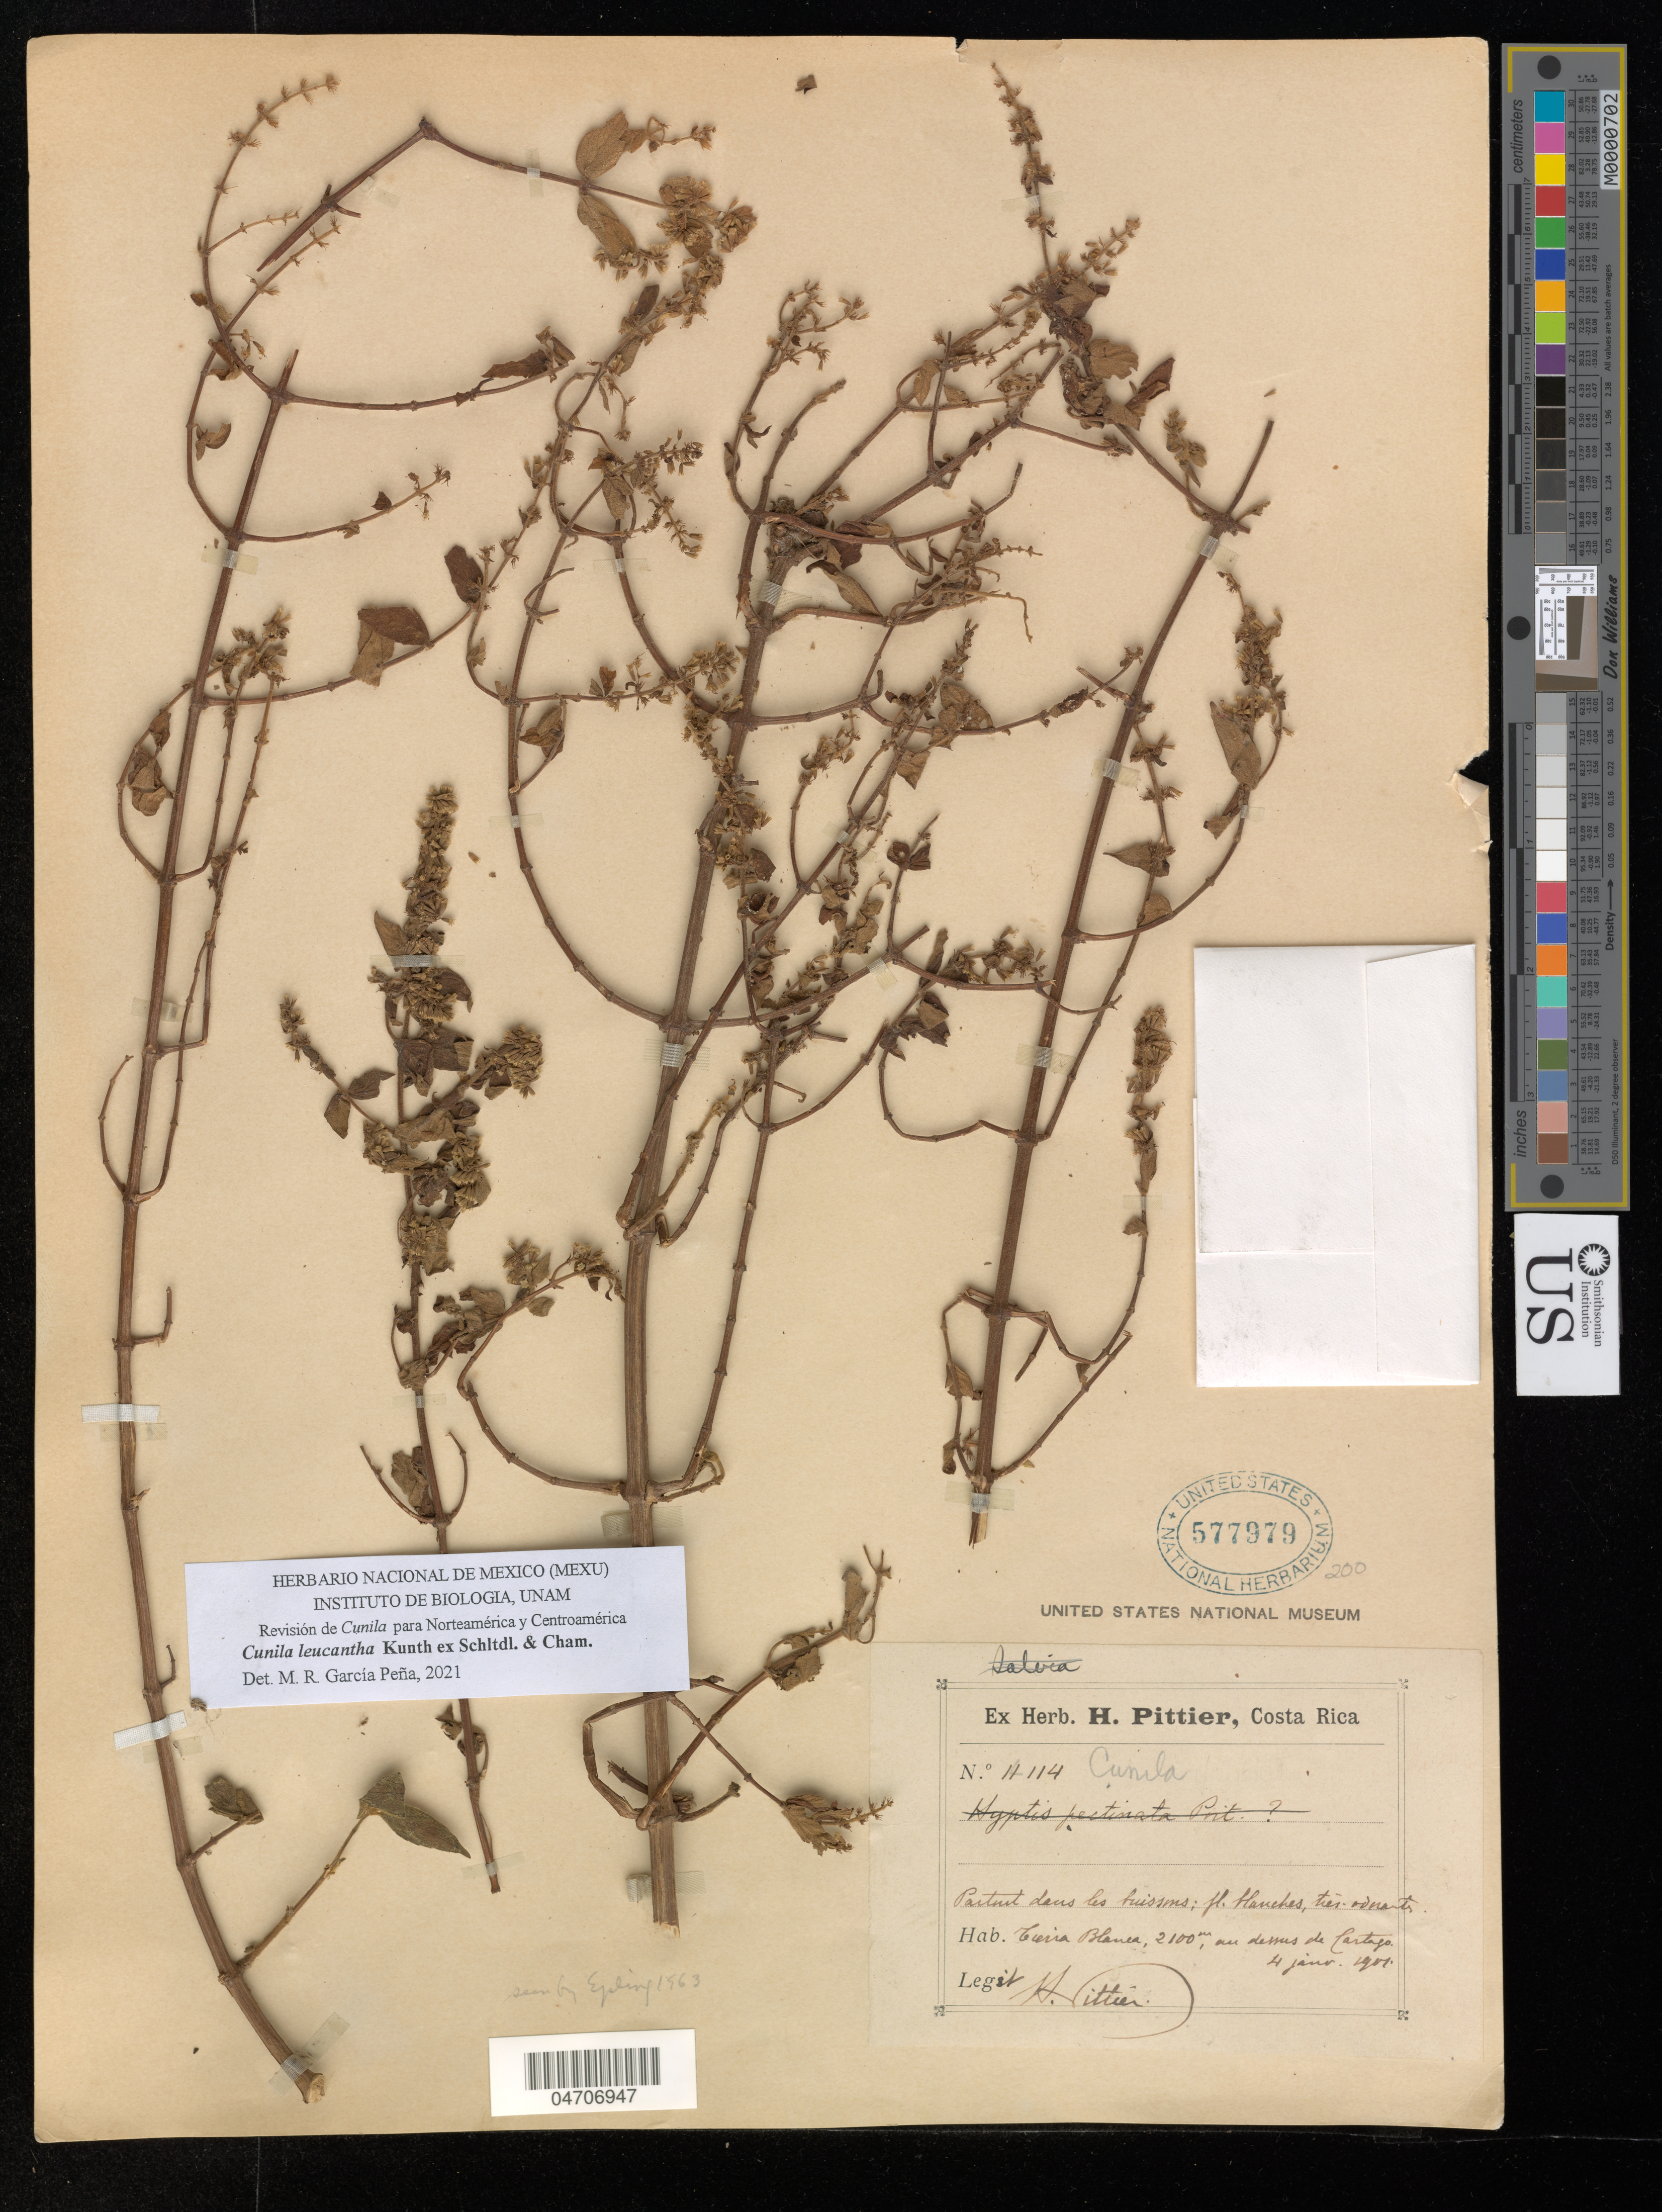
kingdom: Plantae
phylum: Tracheophyta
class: Magnoliopsida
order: Lamiales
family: Lamiaceae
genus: Cunila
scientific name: Cunila leucantha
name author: Kunth ex Schltdl. & Cham.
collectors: H. Pittier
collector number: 11114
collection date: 1901-01-04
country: Costa Rica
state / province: Cartago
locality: Cierra Blanca, au dessus de Cartago.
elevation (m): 2100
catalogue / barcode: US 577979